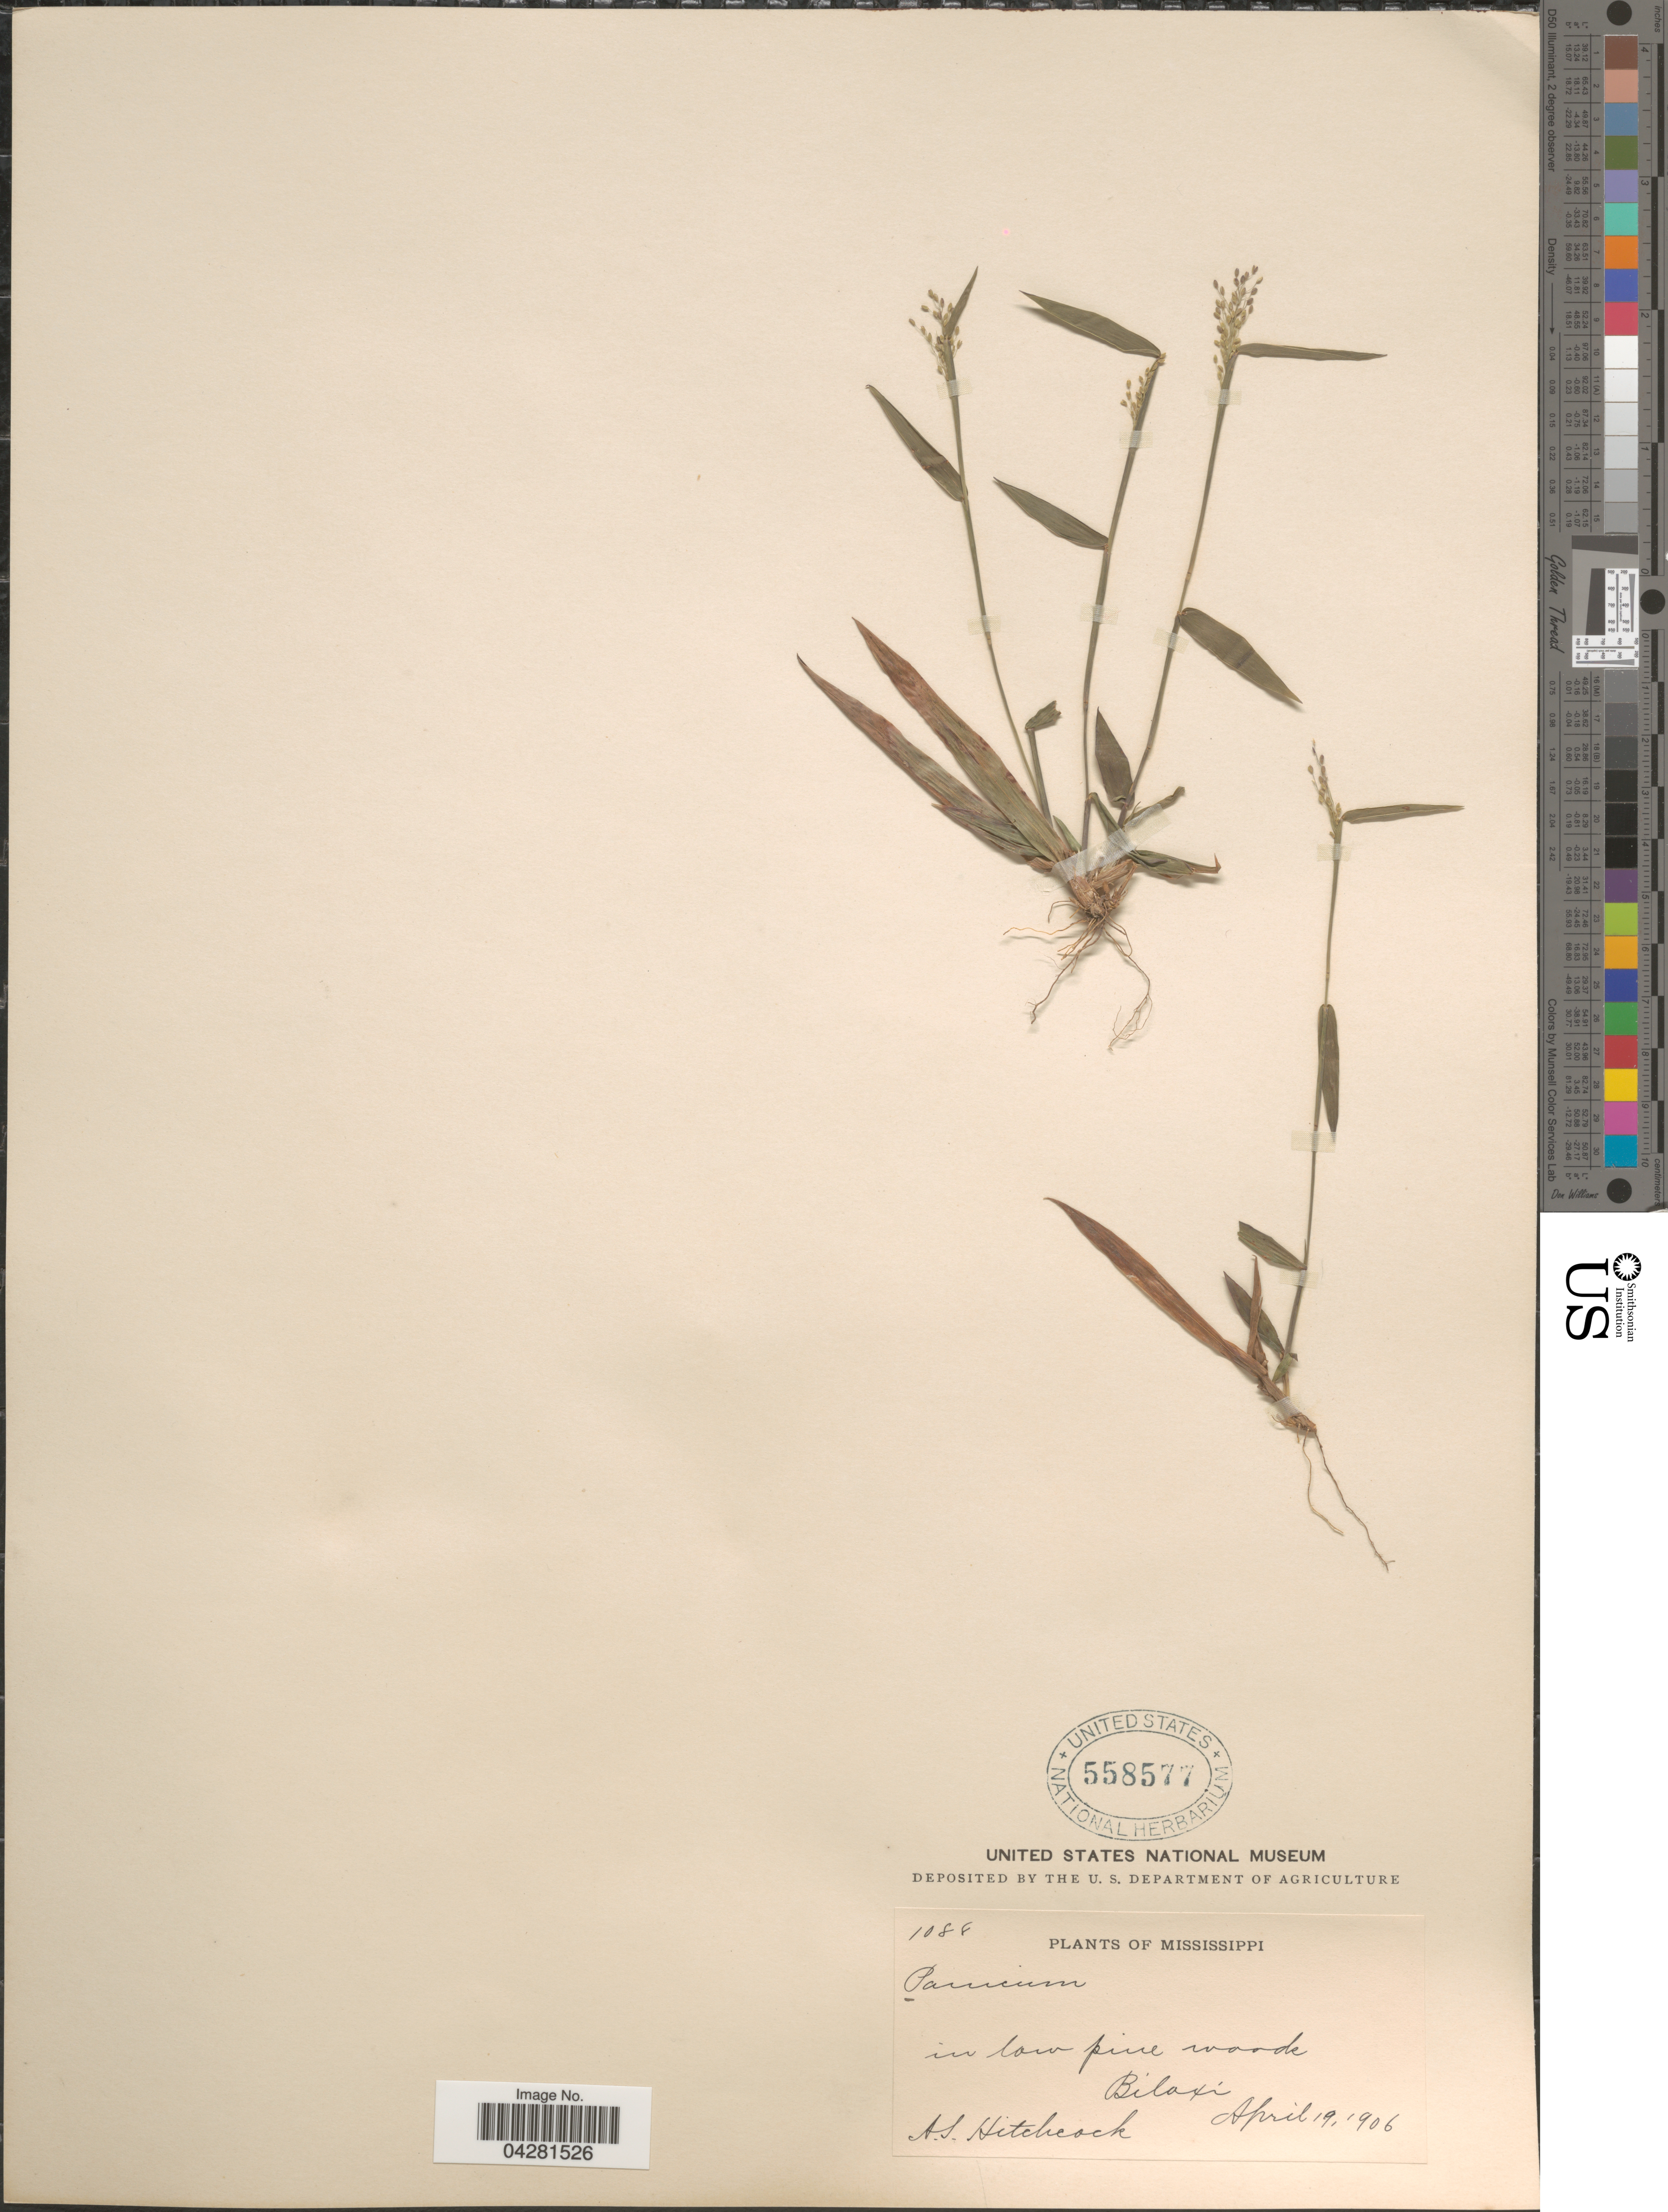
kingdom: Plantae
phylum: Tracheophyta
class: Liliopsida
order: Poales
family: Poaceae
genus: Dichanthelium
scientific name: Dichanthelium dichotomum var. unciphyllum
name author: (Trin.) Davidse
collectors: A. S. Hitchcock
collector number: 1088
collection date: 1906-04-19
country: United States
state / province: Mississippi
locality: In low pine woods Biloxi.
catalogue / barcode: US 558577